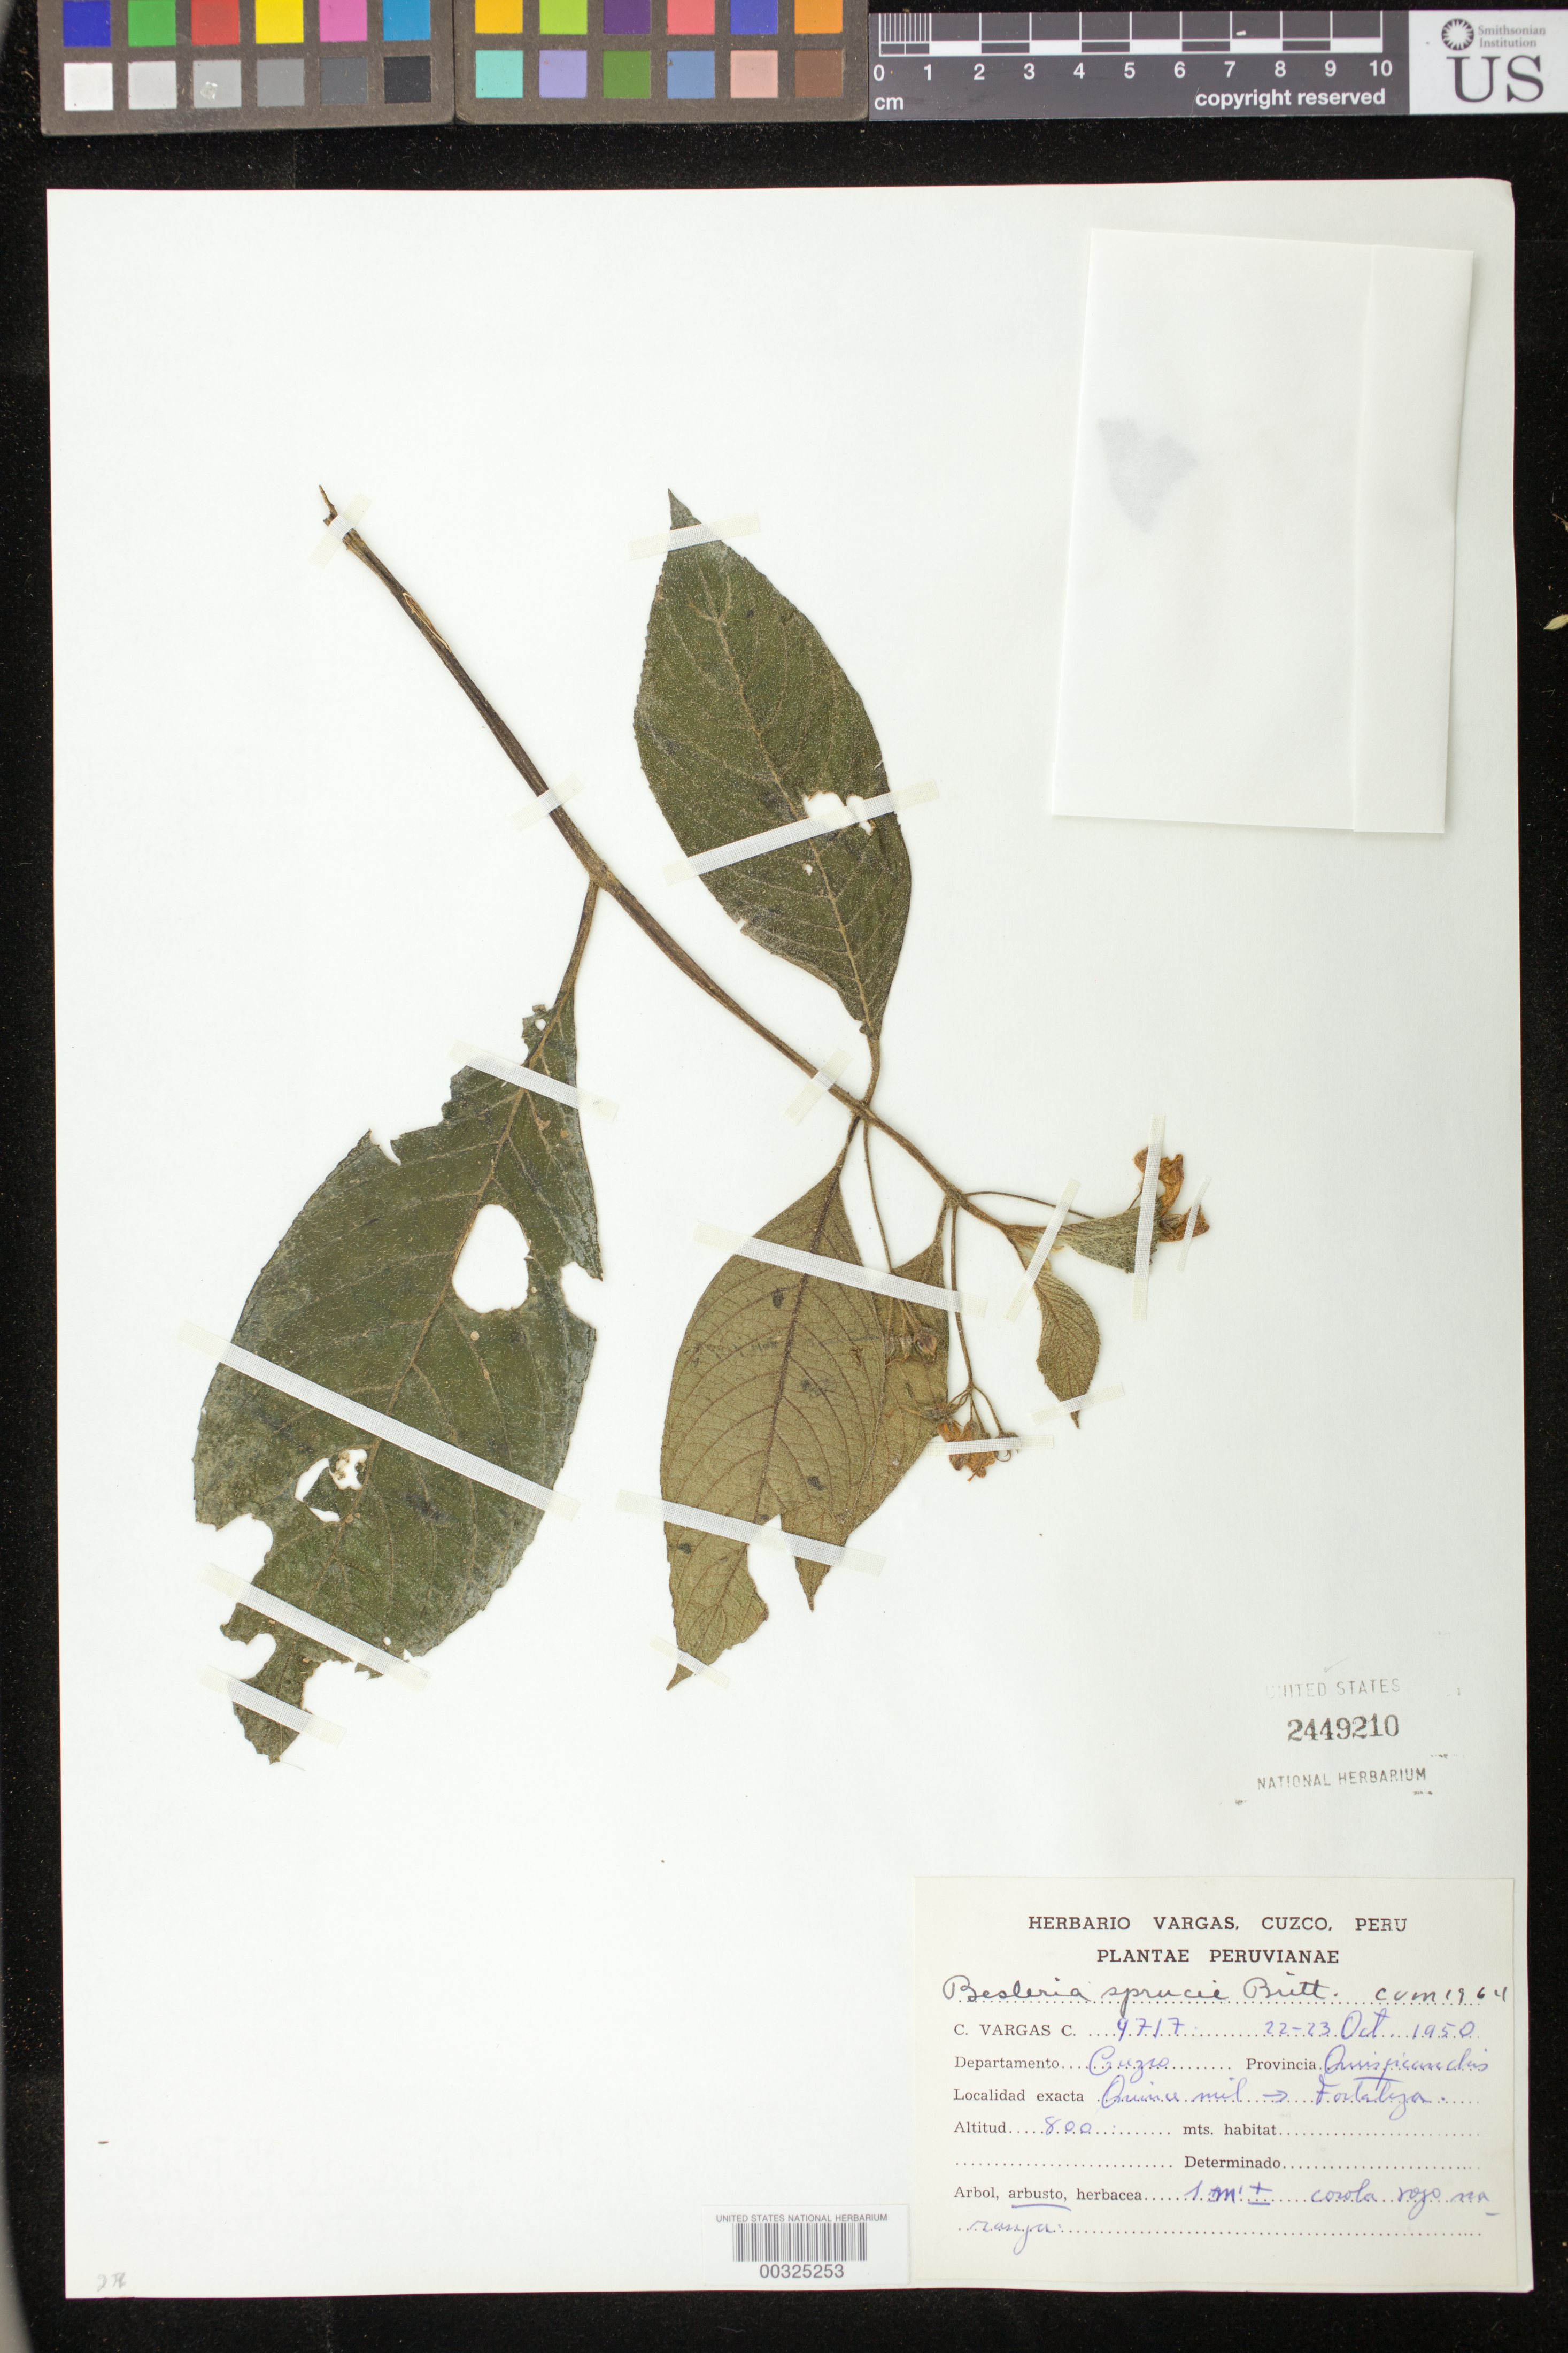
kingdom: Plantae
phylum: Tracheophyta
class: Magnoliopsida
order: Lamiales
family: Gesneriaceae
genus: Besleria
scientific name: Besleria sprucei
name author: Britton ex Rusby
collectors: C. Vargas C.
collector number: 9717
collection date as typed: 22-23 Oct 1950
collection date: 1950-10-22/1950-10-23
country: Peru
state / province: Cusco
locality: Quispicanchis, Quincemil -- Fortaliza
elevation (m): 800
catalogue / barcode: US 2449210